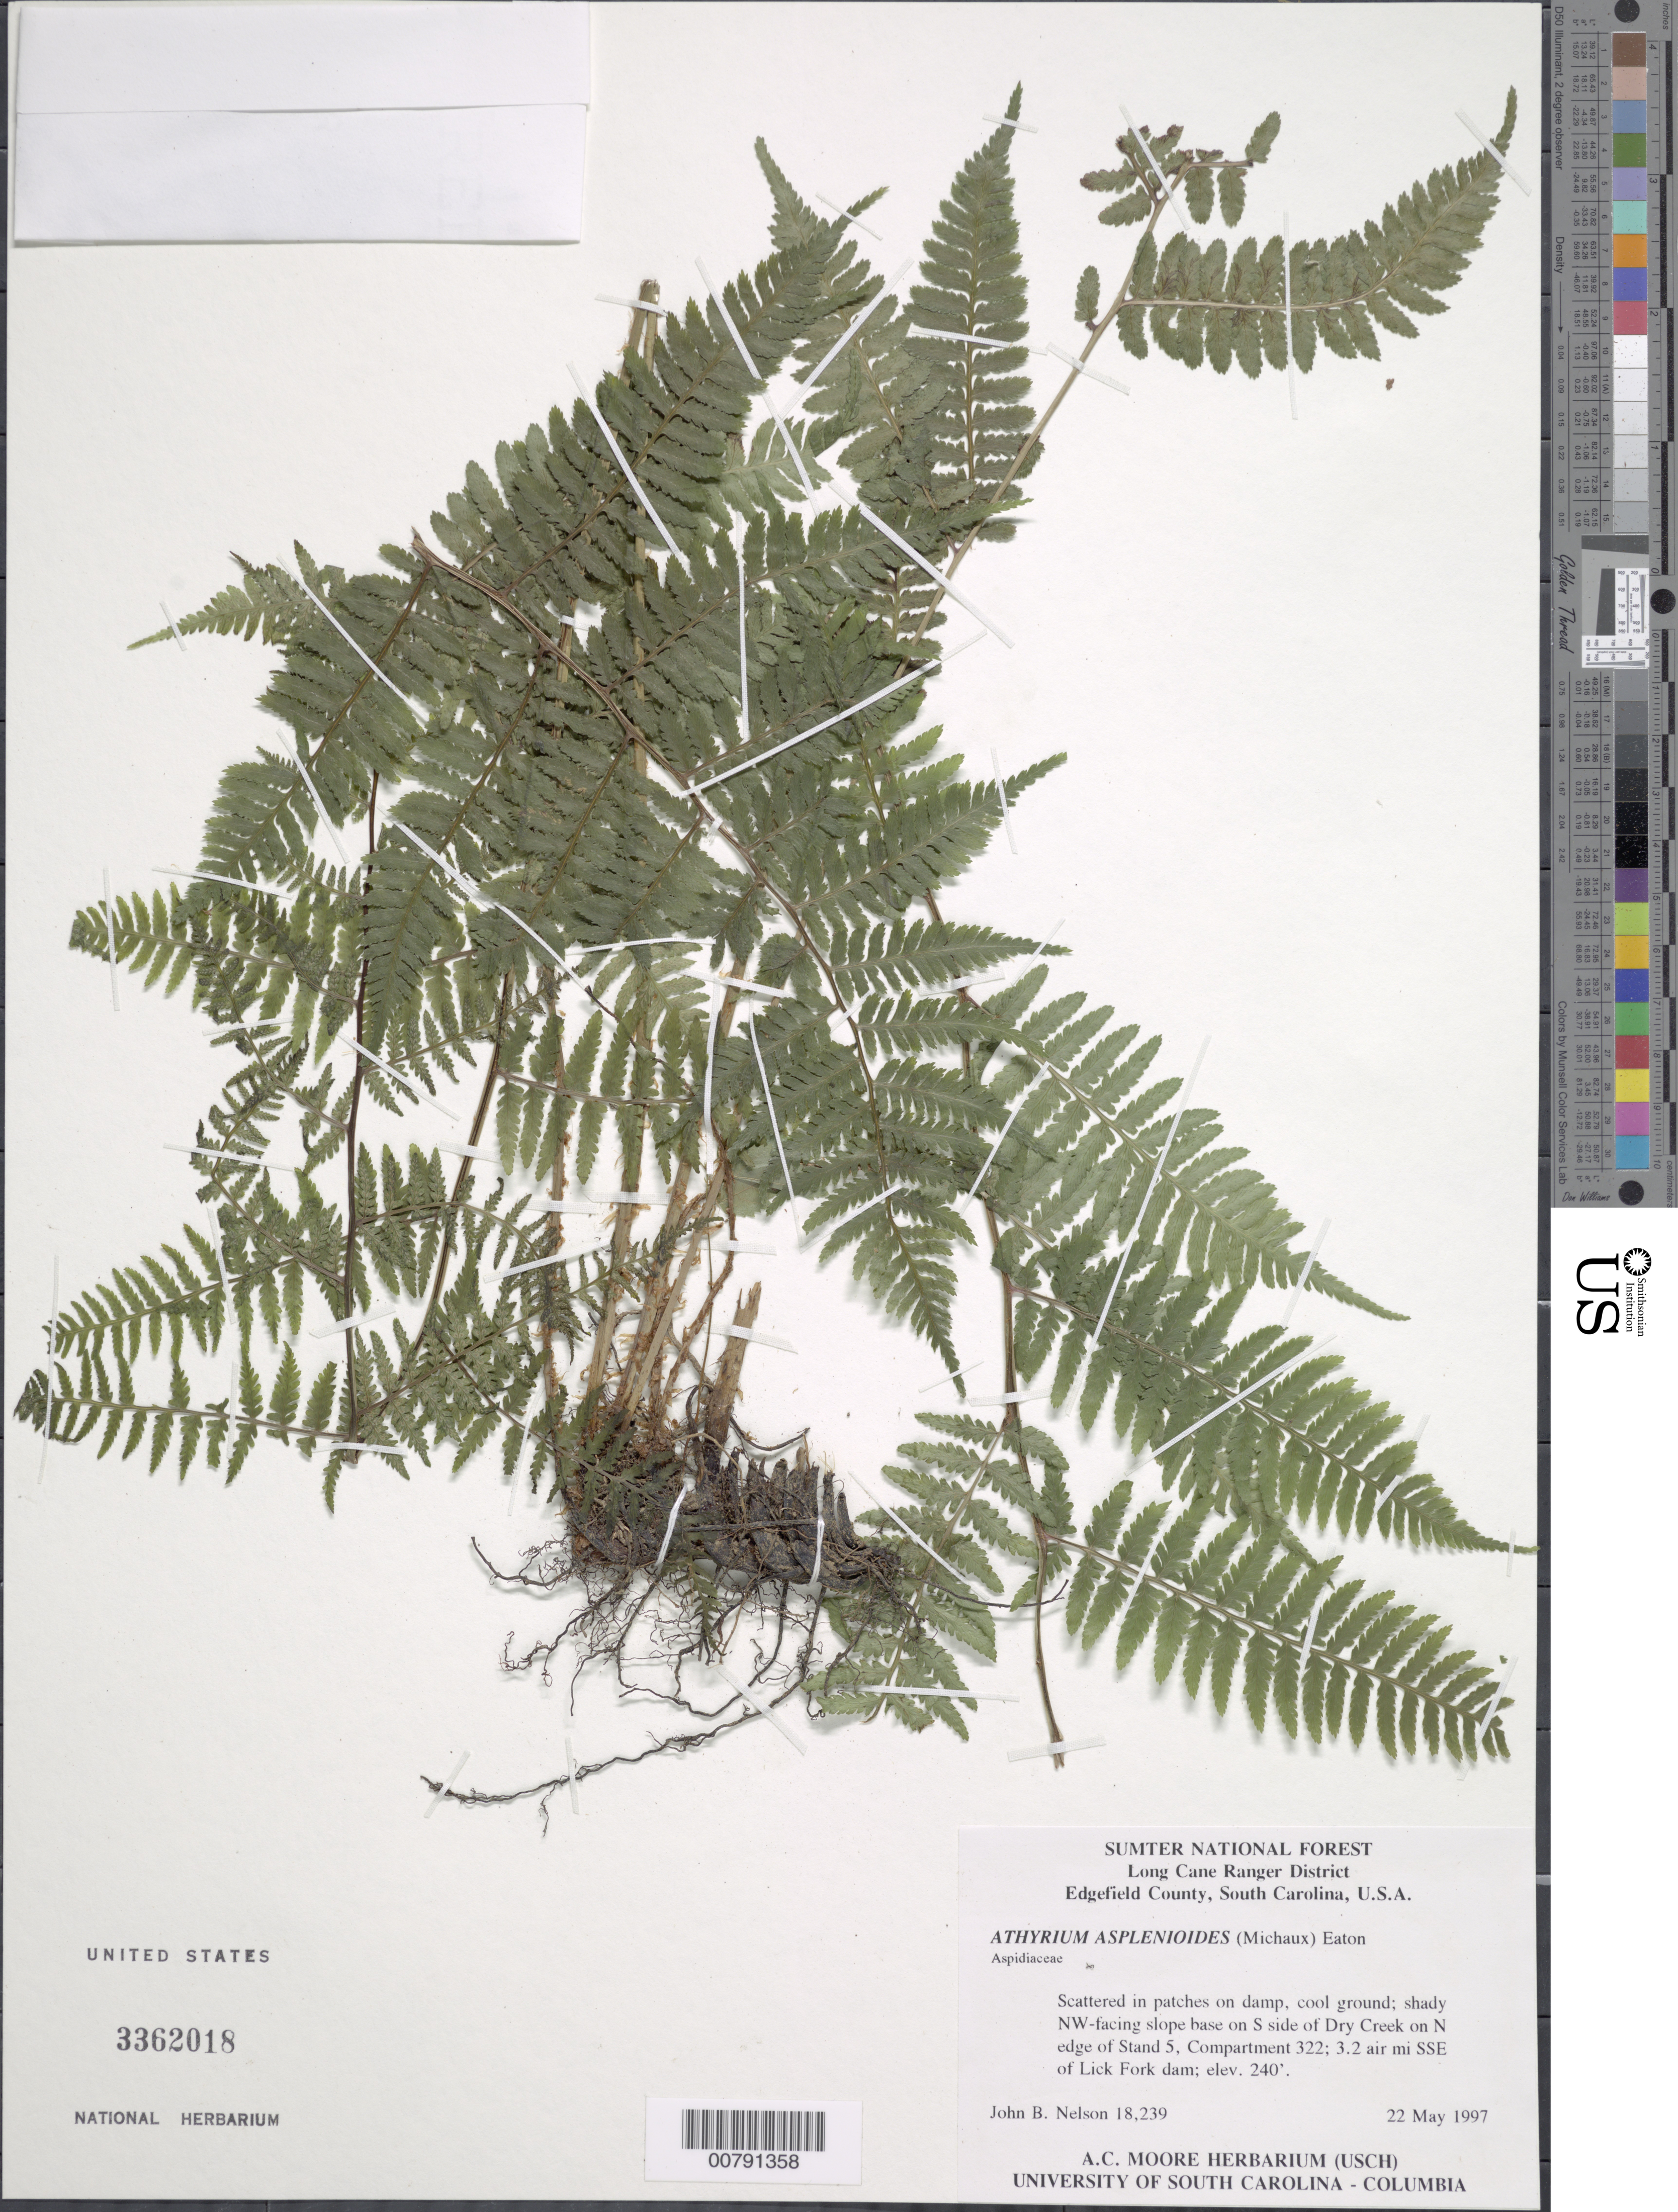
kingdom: Plantae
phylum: Tracheophyta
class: Polypodiopsida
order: Polypodiales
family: Athyriaceae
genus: Athyrium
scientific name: Athyrium filix-femina subsp. asplenioides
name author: (Michx.) Hultén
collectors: J. B. Nelson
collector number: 18239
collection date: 1997-05-22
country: United States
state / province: South Carolina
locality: Sumter National Forest, Long Cane Ranger District, Edgefield County, shady NW facing slope base on S side of Dry Creek on N edge of Stand 5, Compartment 322; 3.2 air mi SSE of Lick Fork Dam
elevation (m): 73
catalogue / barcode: US 3362018